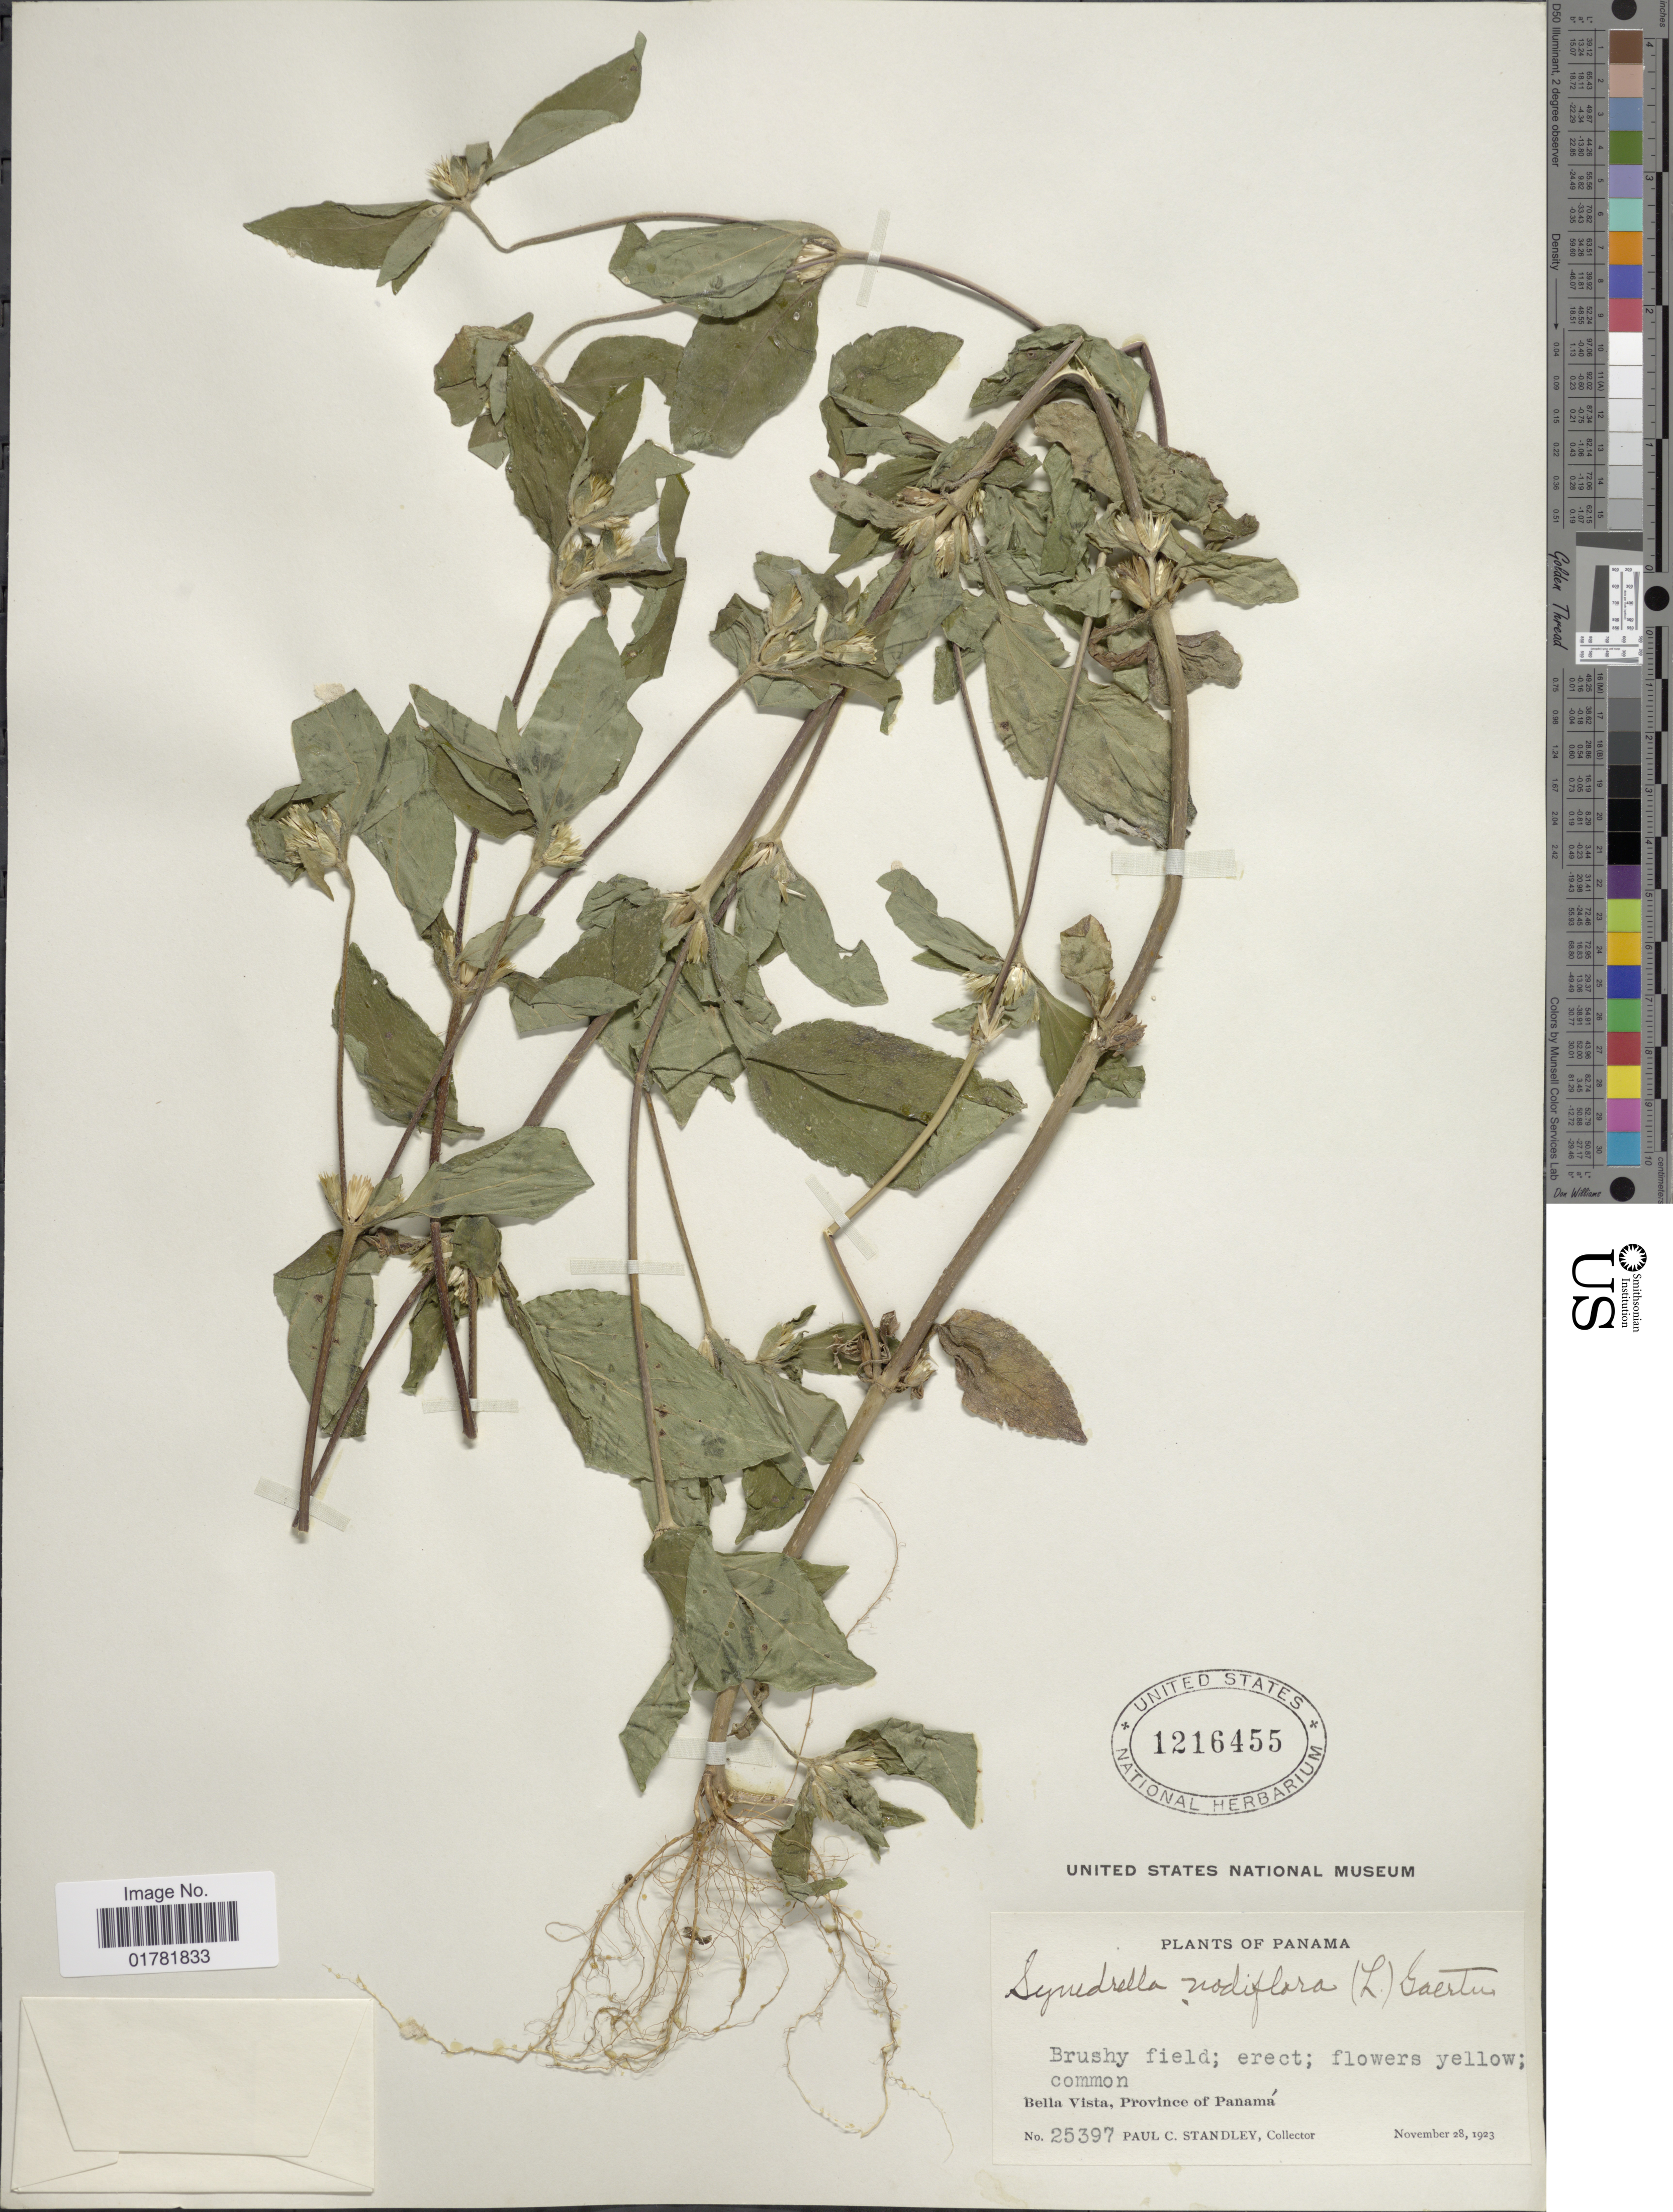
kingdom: Plantae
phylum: Tracheophyta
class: Magnoliopsida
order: Asterales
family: Asteraceae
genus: Synedrella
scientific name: Synedrella nodiflora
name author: (L.) Gaertn.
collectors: P. C. Standley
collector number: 25397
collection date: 1923-11-28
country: Panama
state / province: Panamá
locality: Bella Vista, Brushy field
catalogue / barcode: US 1216455